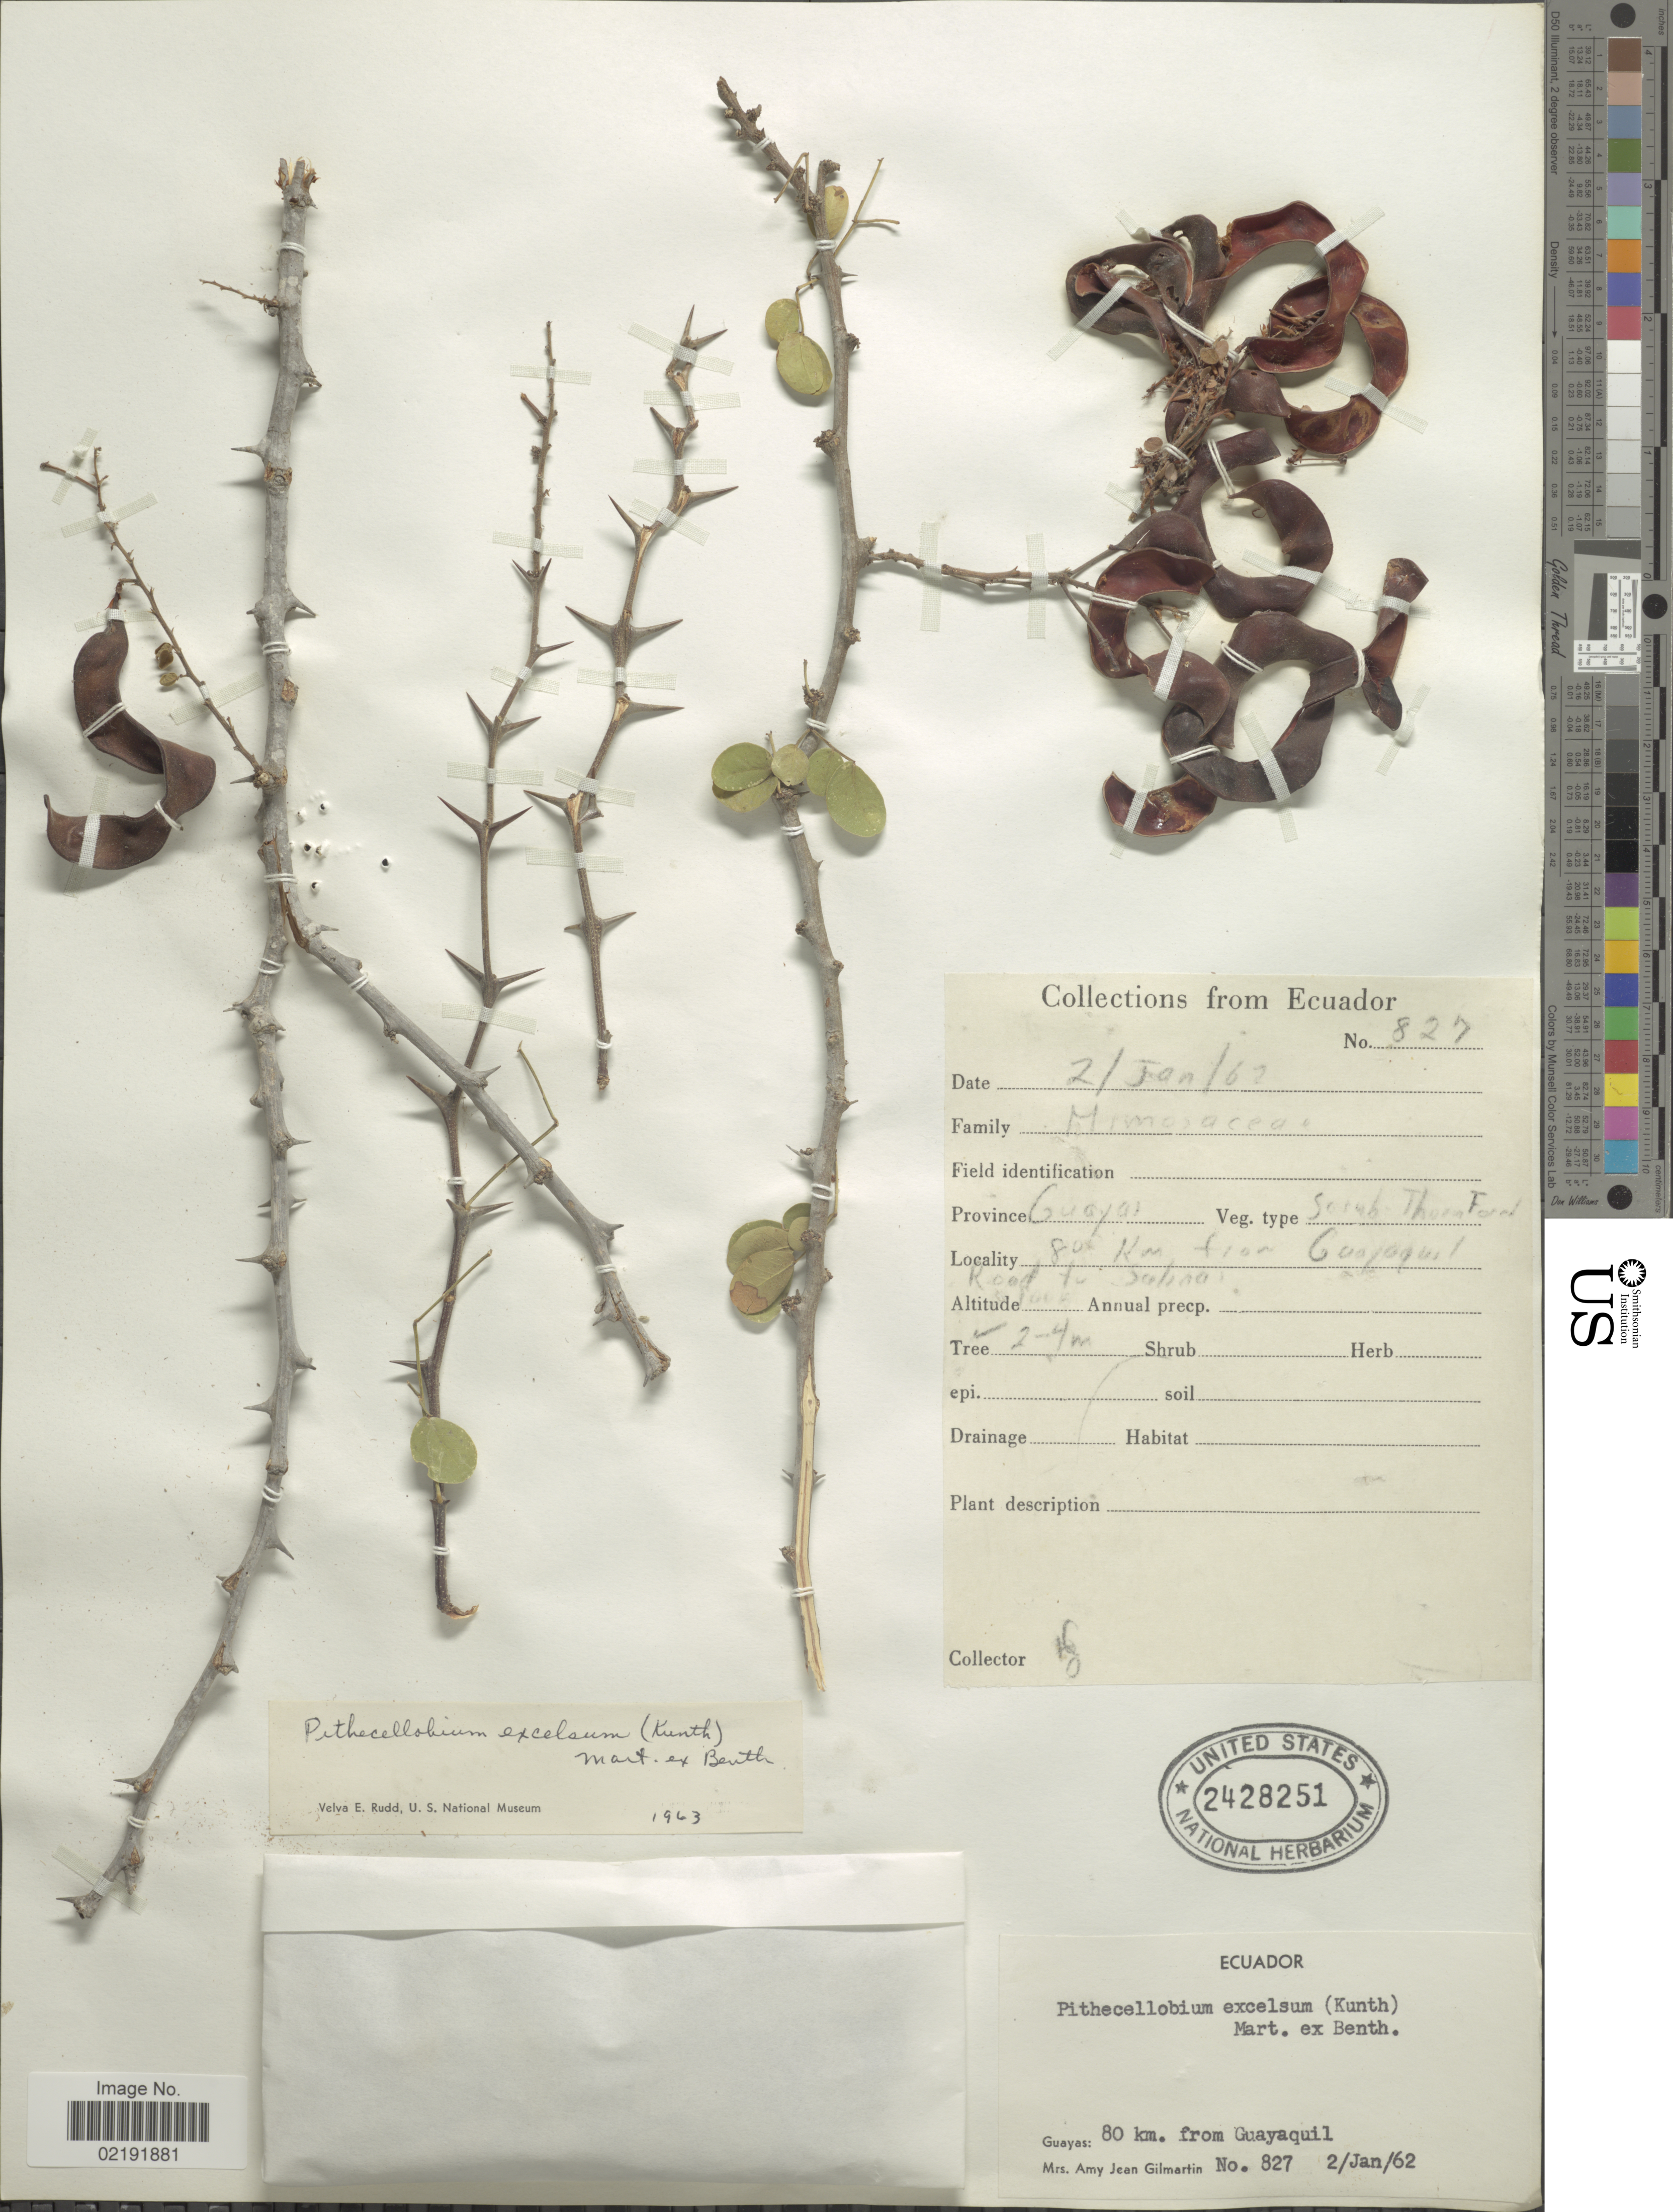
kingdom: Plantae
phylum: Tracheophyta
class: Magnoliopsida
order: Fabales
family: Fabaceae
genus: Pithecellobium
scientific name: Pithecellobium excelsum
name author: (Kunth) Mart.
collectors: A. J. Gilmartin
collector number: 827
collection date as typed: Transcribed d/m/y: 2/6/62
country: Ecuador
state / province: Guayas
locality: Guayas: 80 km. from Guayaquil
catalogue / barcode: US 2428251